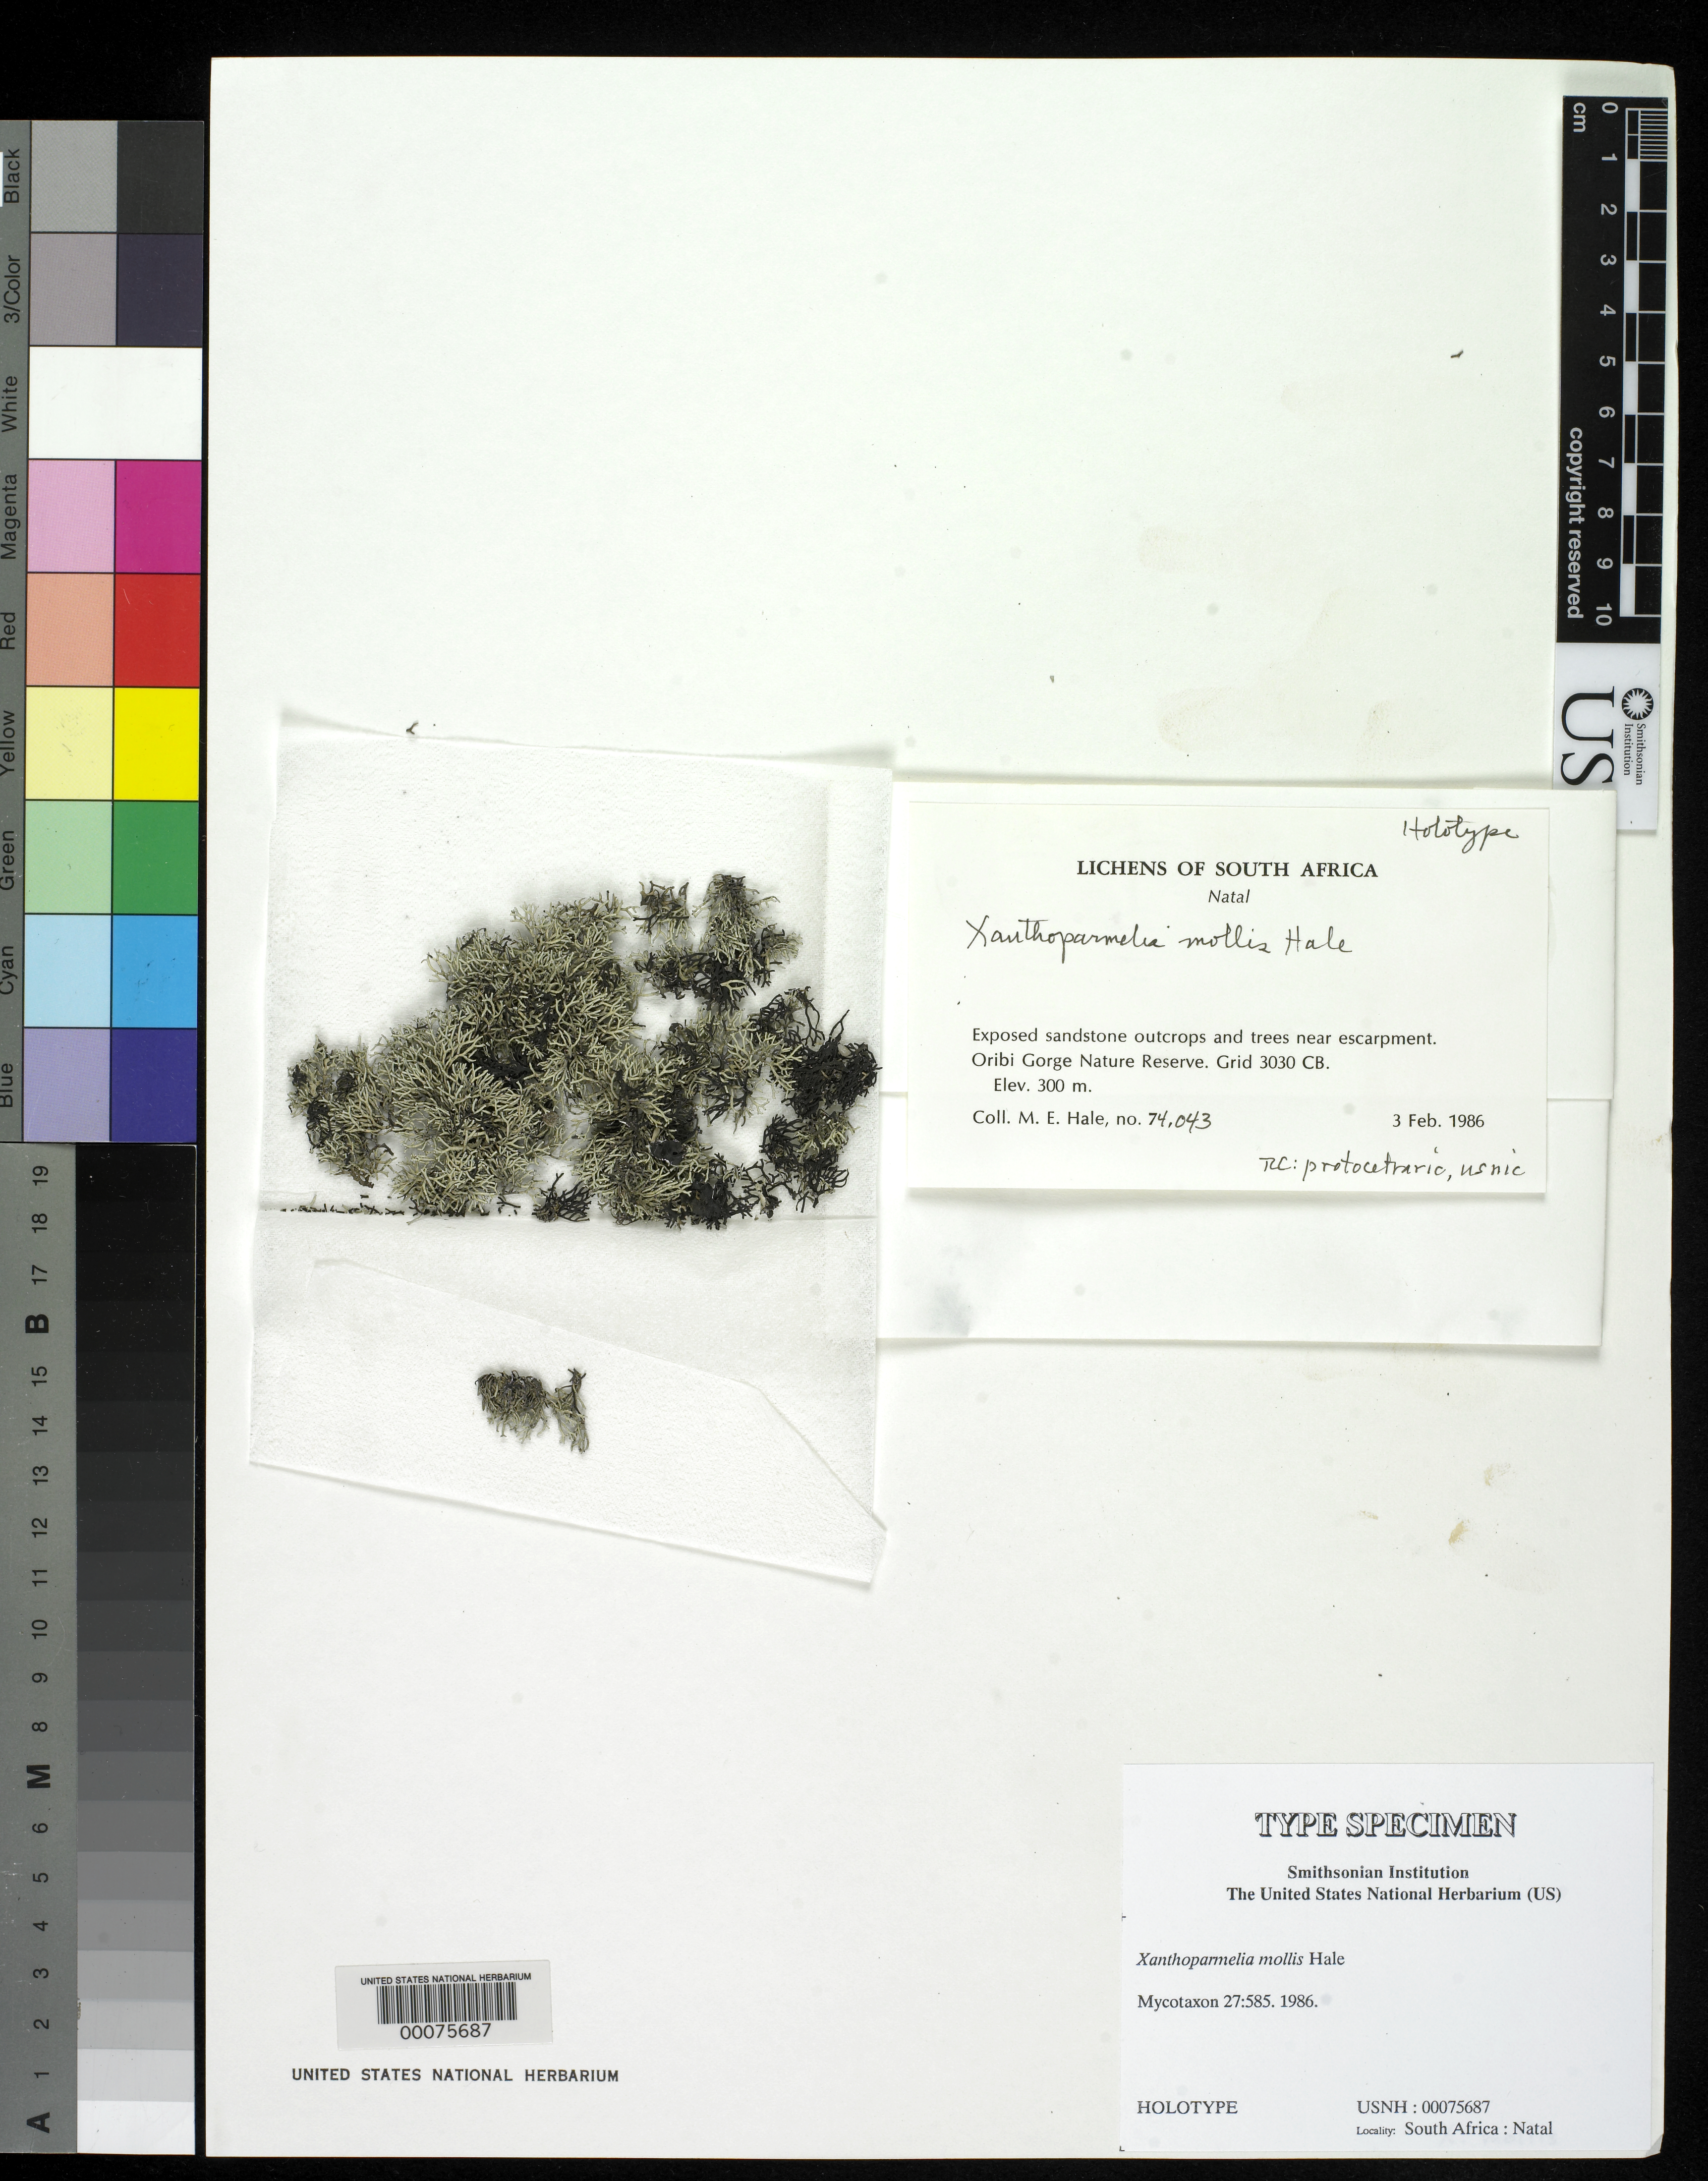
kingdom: Fungi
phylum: Ascomycota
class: Lecanoromycetes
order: Lecanorales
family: Parmeliaceae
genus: Xanthoparmelia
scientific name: Xanthoparmelia mollis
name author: Hale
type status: Holotype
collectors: M. Hale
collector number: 74043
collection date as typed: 03 Feb 1986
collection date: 1986-02-17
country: South Africa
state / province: KwaZulu-Natal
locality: Oribi Gorge Nature Reserve, Grid 3030 CB, exposed sandstone outcrops and trees near escarpment.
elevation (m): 300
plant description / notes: Day printed on packet is incorrect. Hale field notebooks (SIA Acc. 12-427) reviewed by Ian Medeiros; this collection number and locality correspond to 17 Feb. 1986.